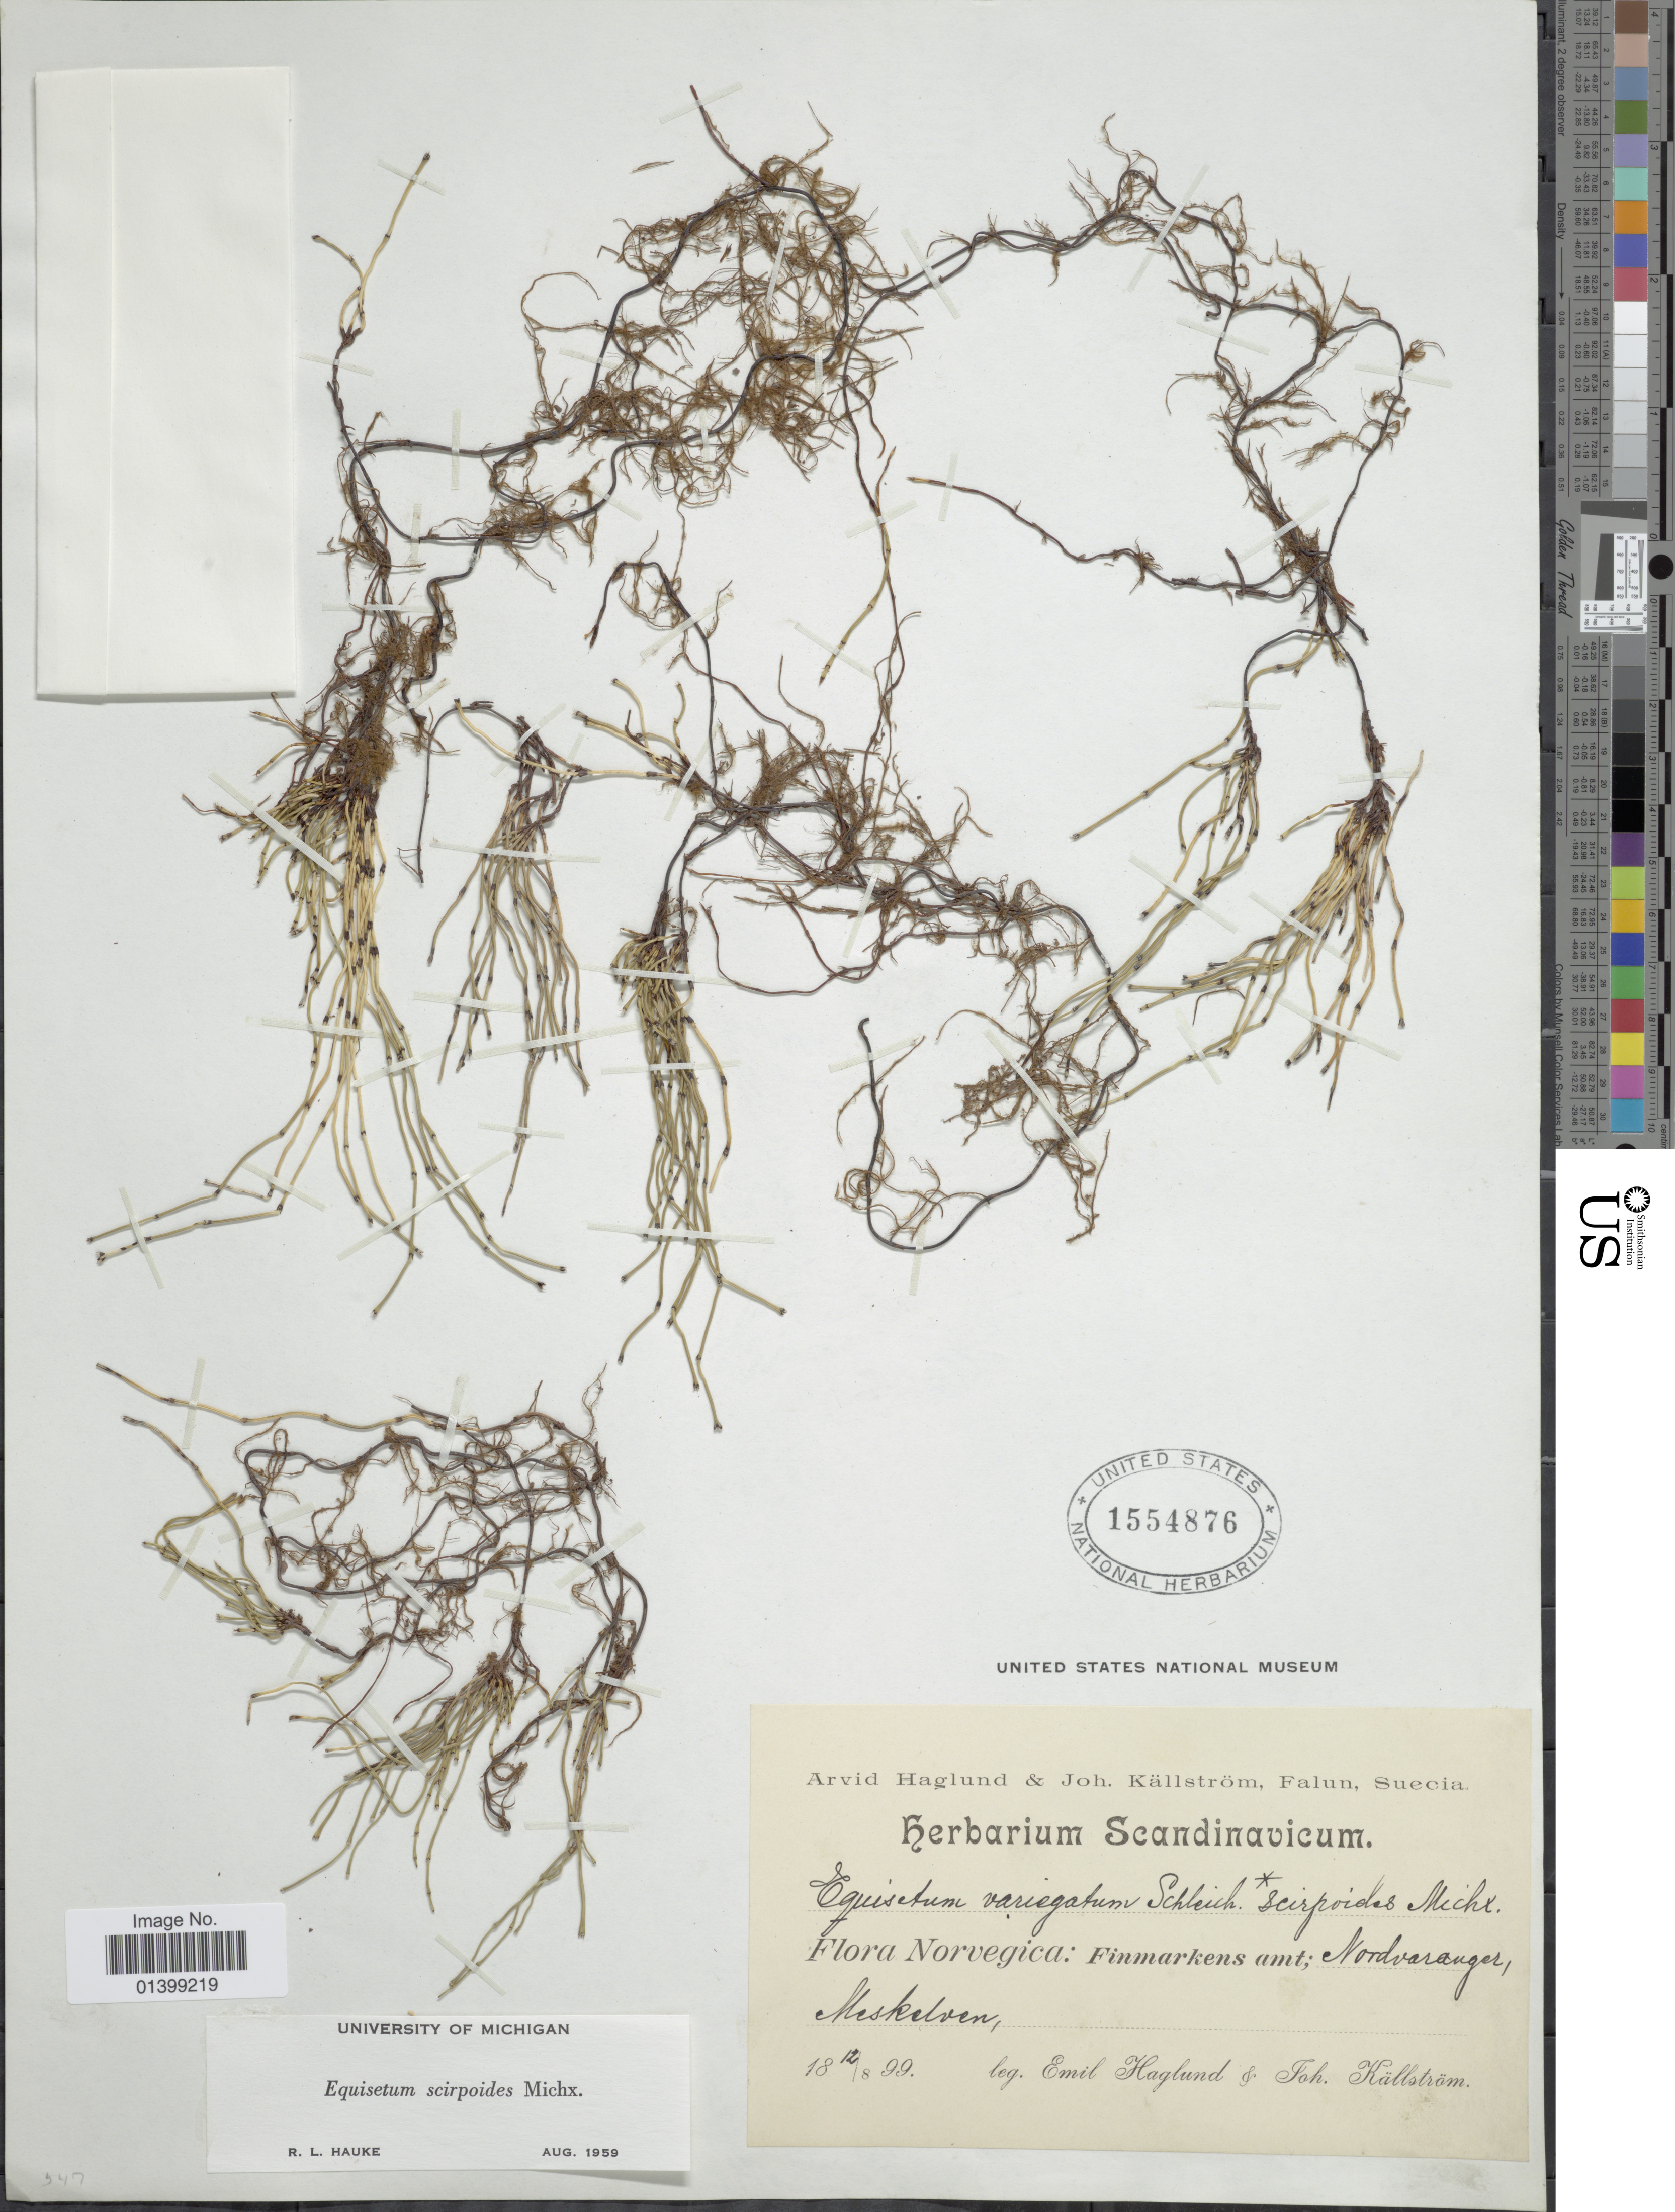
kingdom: Plantae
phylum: Tracheophyta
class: Polypodiopsida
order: Equisetales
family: Equisetaceae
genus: Equisetum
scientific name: Equisetum scirpoides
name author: Michx.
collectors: E. Haglund & J. Källström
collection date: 1899-08-12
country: Norway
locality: Scandinavicum, Norvegica: Finnmarkens amt; Nordvaranger, Meskelven.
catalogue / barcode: US 1554876